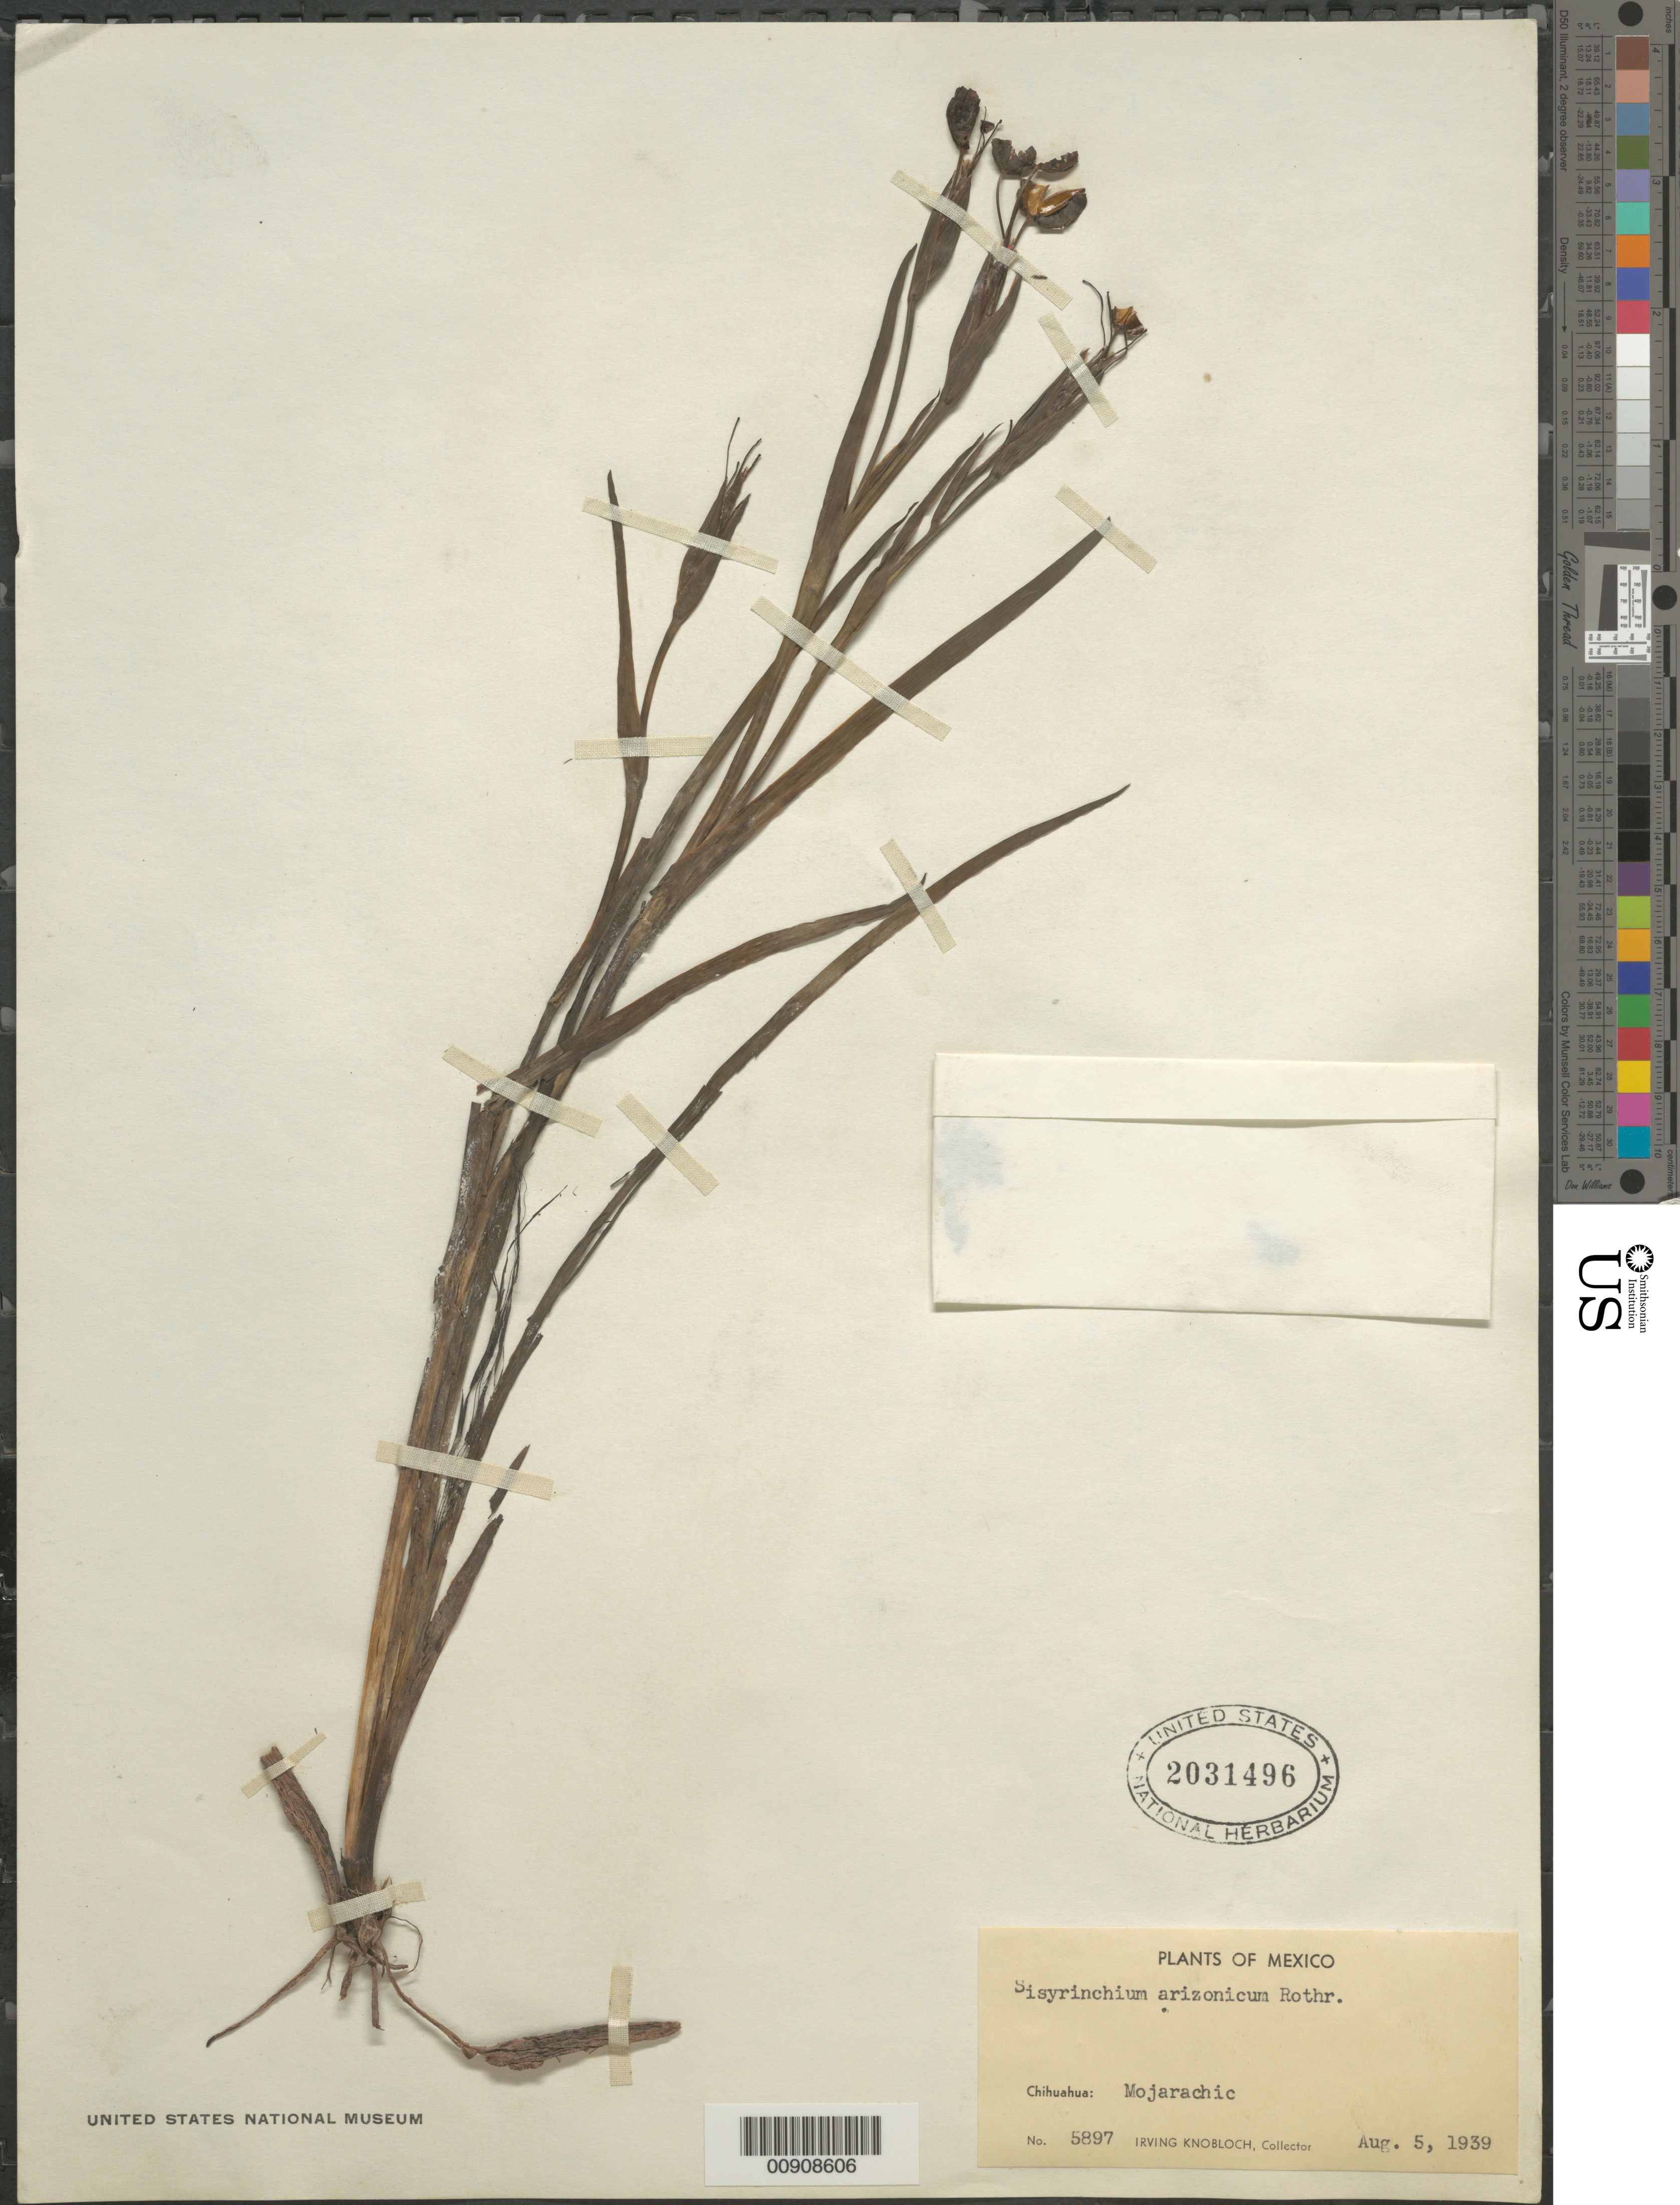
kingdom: Plantae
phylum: Tracheophyta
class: Liliopsida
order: Asparagales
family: Iridaceae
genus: Sisyrinchium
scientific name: Sisyrinchium arizonicum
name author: Rothr.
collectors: I. W. Knobloch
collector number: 5897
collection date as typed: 05 Aug 1939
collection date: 1939-08-05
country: Mexico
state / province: Chihuahua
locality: Chihuahua: Mojarachic.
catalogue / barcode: US 2031496